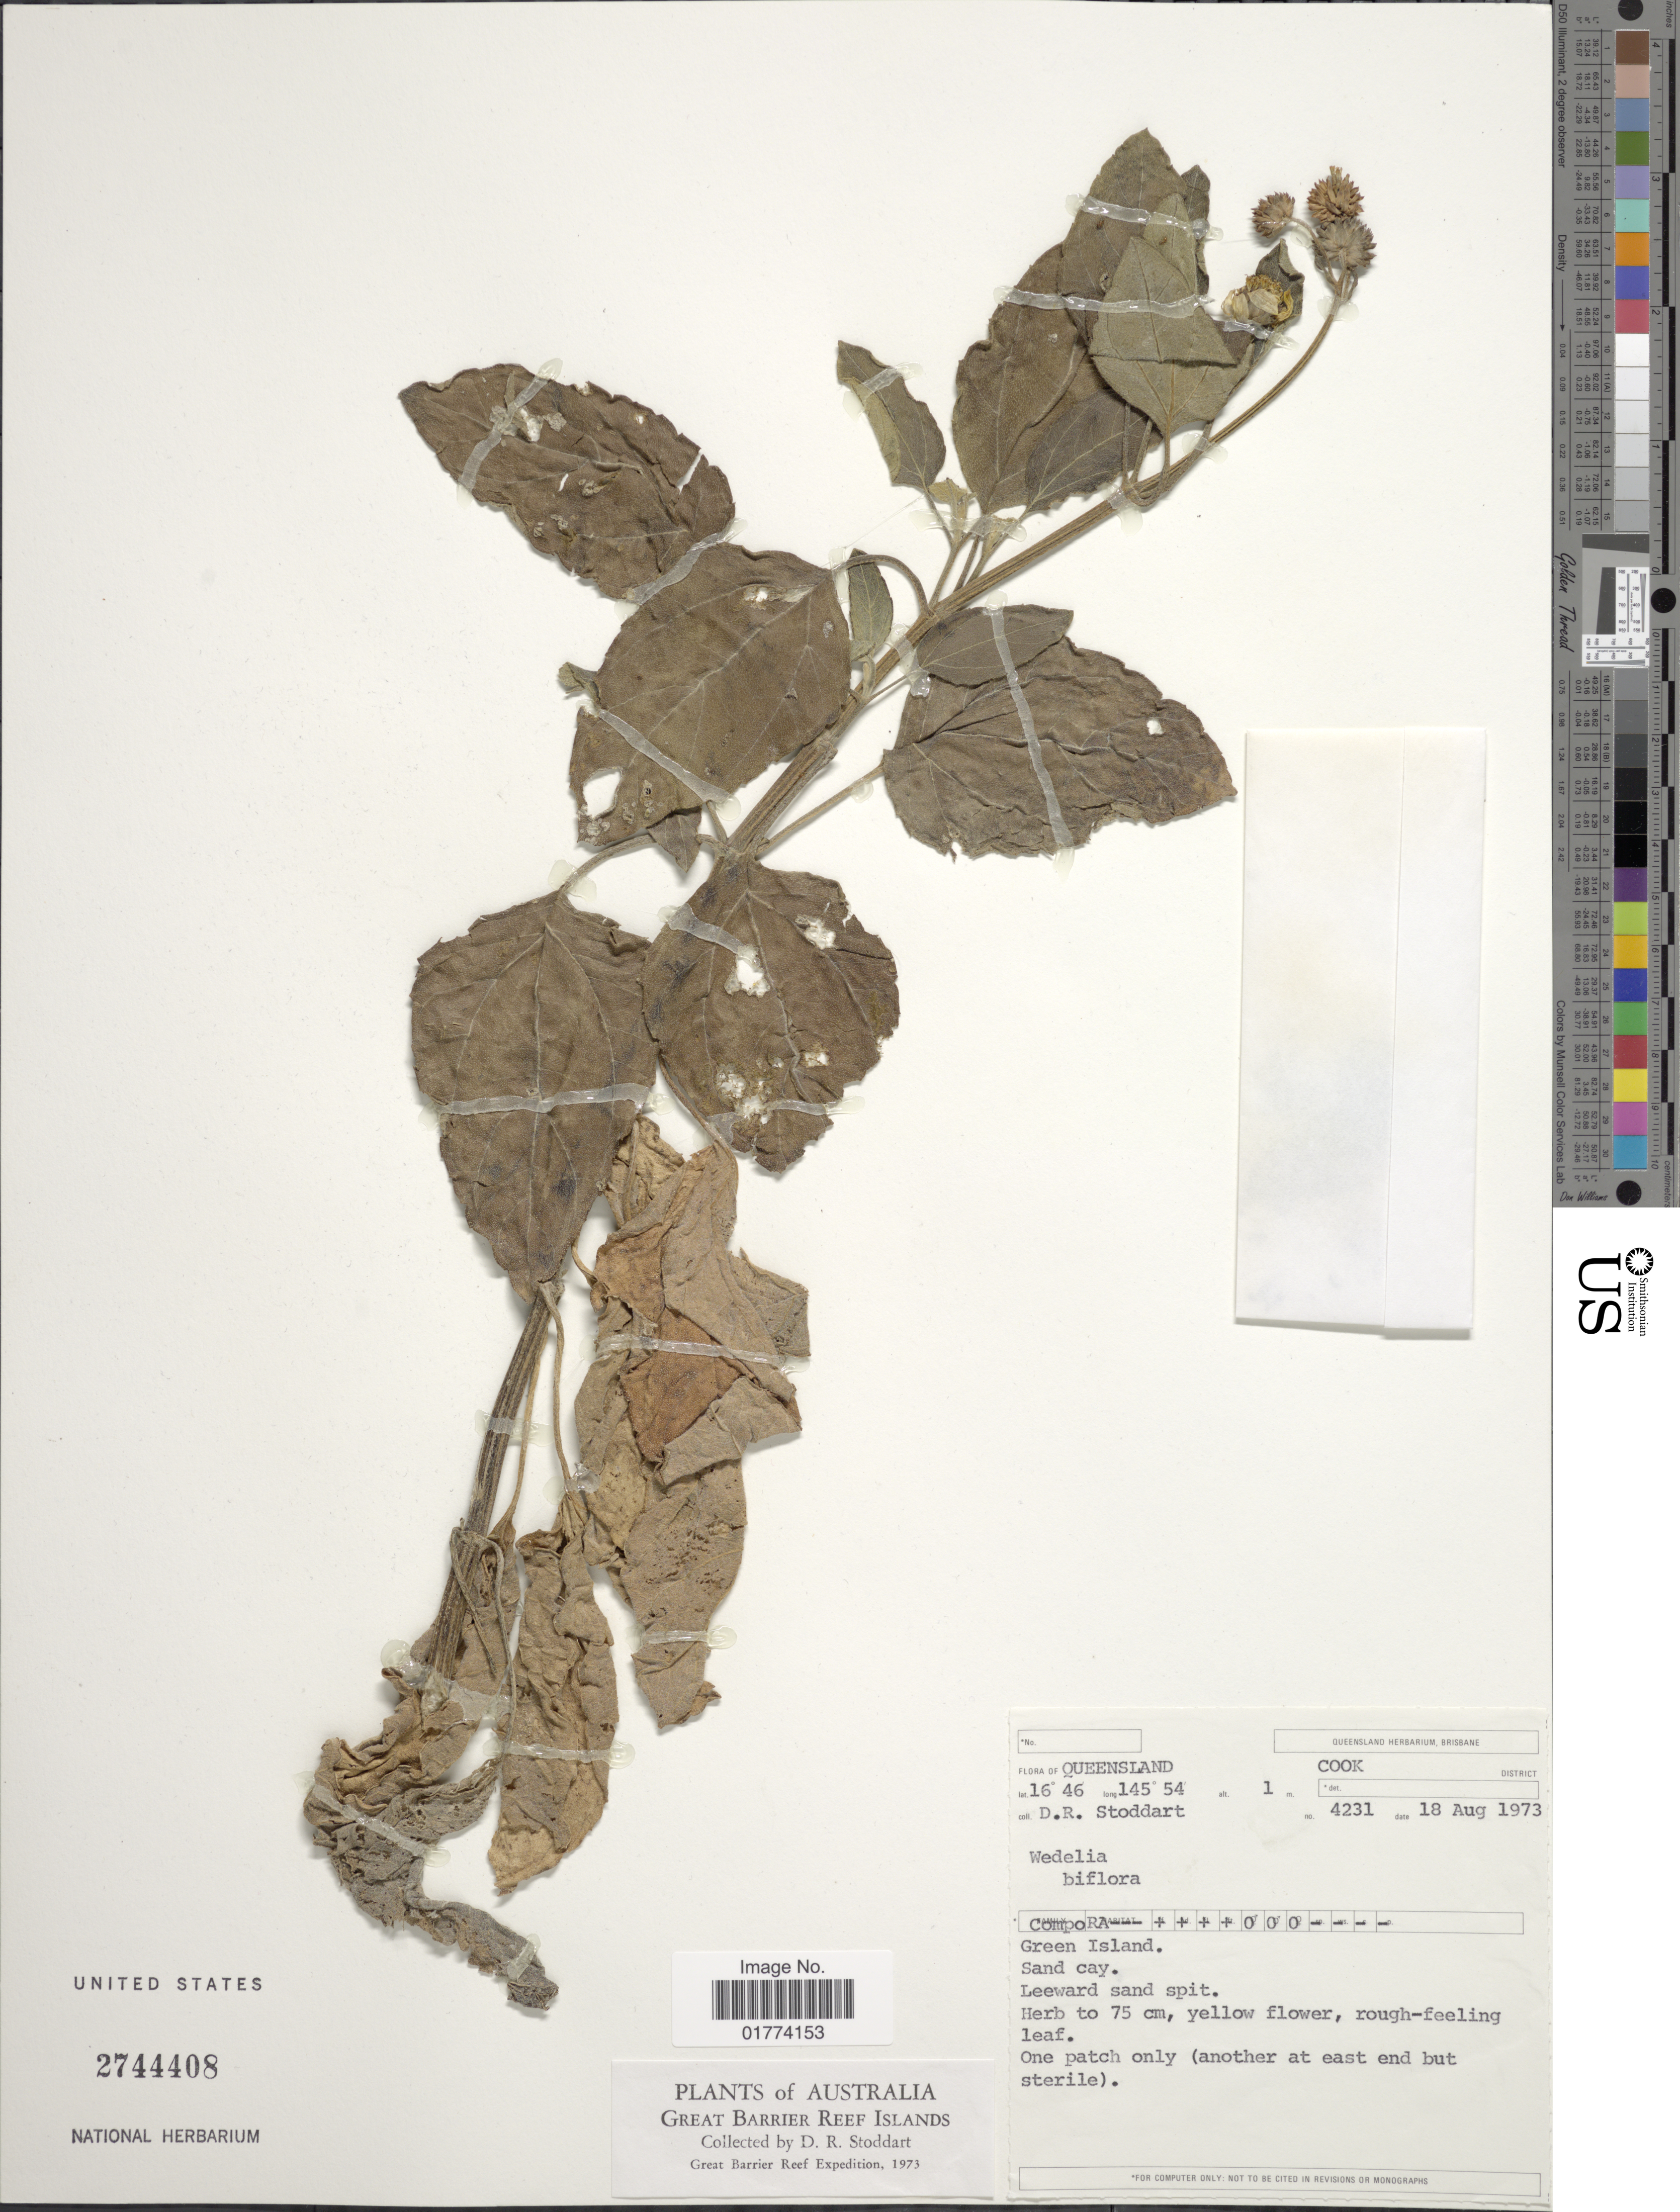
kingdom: Plantae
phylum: Tracheophyta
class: Magnoliopsida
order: Asterales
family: Asteraceae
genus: Wollastonia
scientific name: Wollastonia biflora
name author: (L.) DC.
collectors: D. R. Stoddart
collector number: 4231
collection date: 1973-08-18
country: Australia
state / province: Queensland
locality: Cook District, Green Island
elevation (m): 1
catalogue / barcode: US 2744408